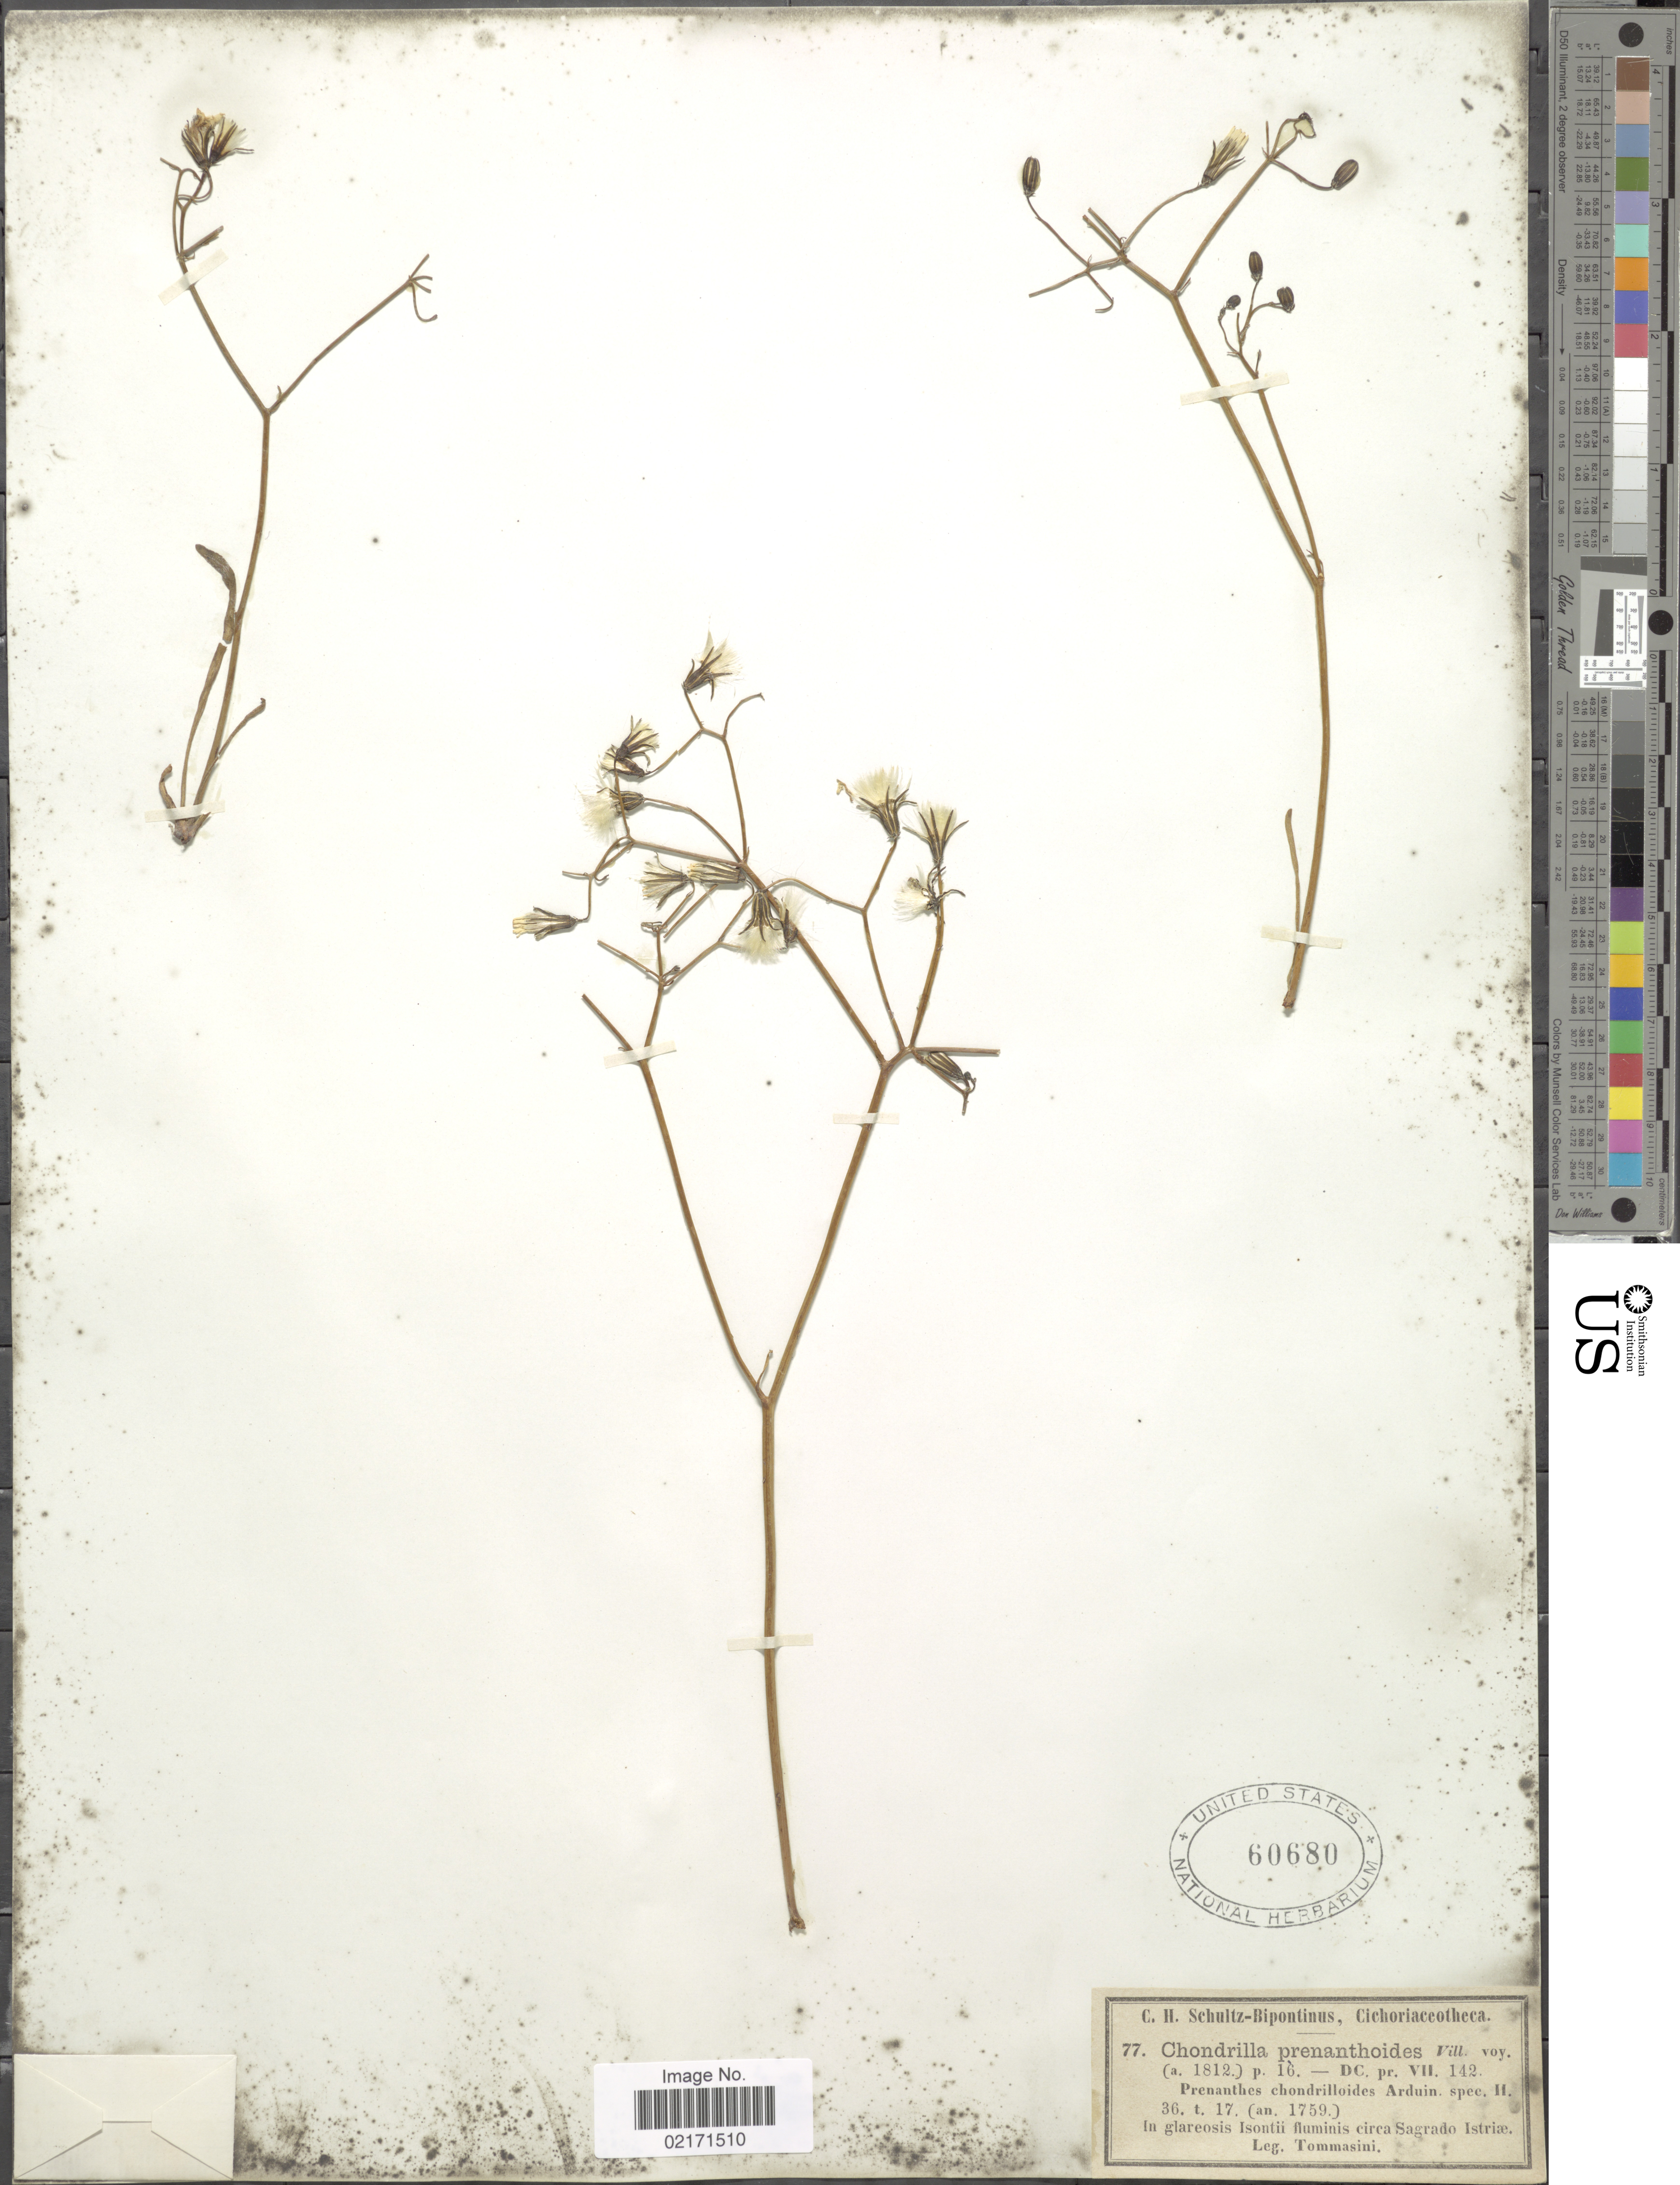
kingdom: Plantae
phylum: Tracheophyta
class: Magnoliopsida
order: Asterales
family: Asteraceae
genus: Chondrilla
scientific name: Chondrilla chondrilloides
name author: (Ard.) H. Karst.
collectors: Tommasini & C. H. Schultz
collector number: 77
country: Croatia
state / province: Istria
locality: Cichoriaccotheca [unsure placement], In glareosis Isontii fluminis circa Sagrado Istriae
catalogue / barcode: US 60680